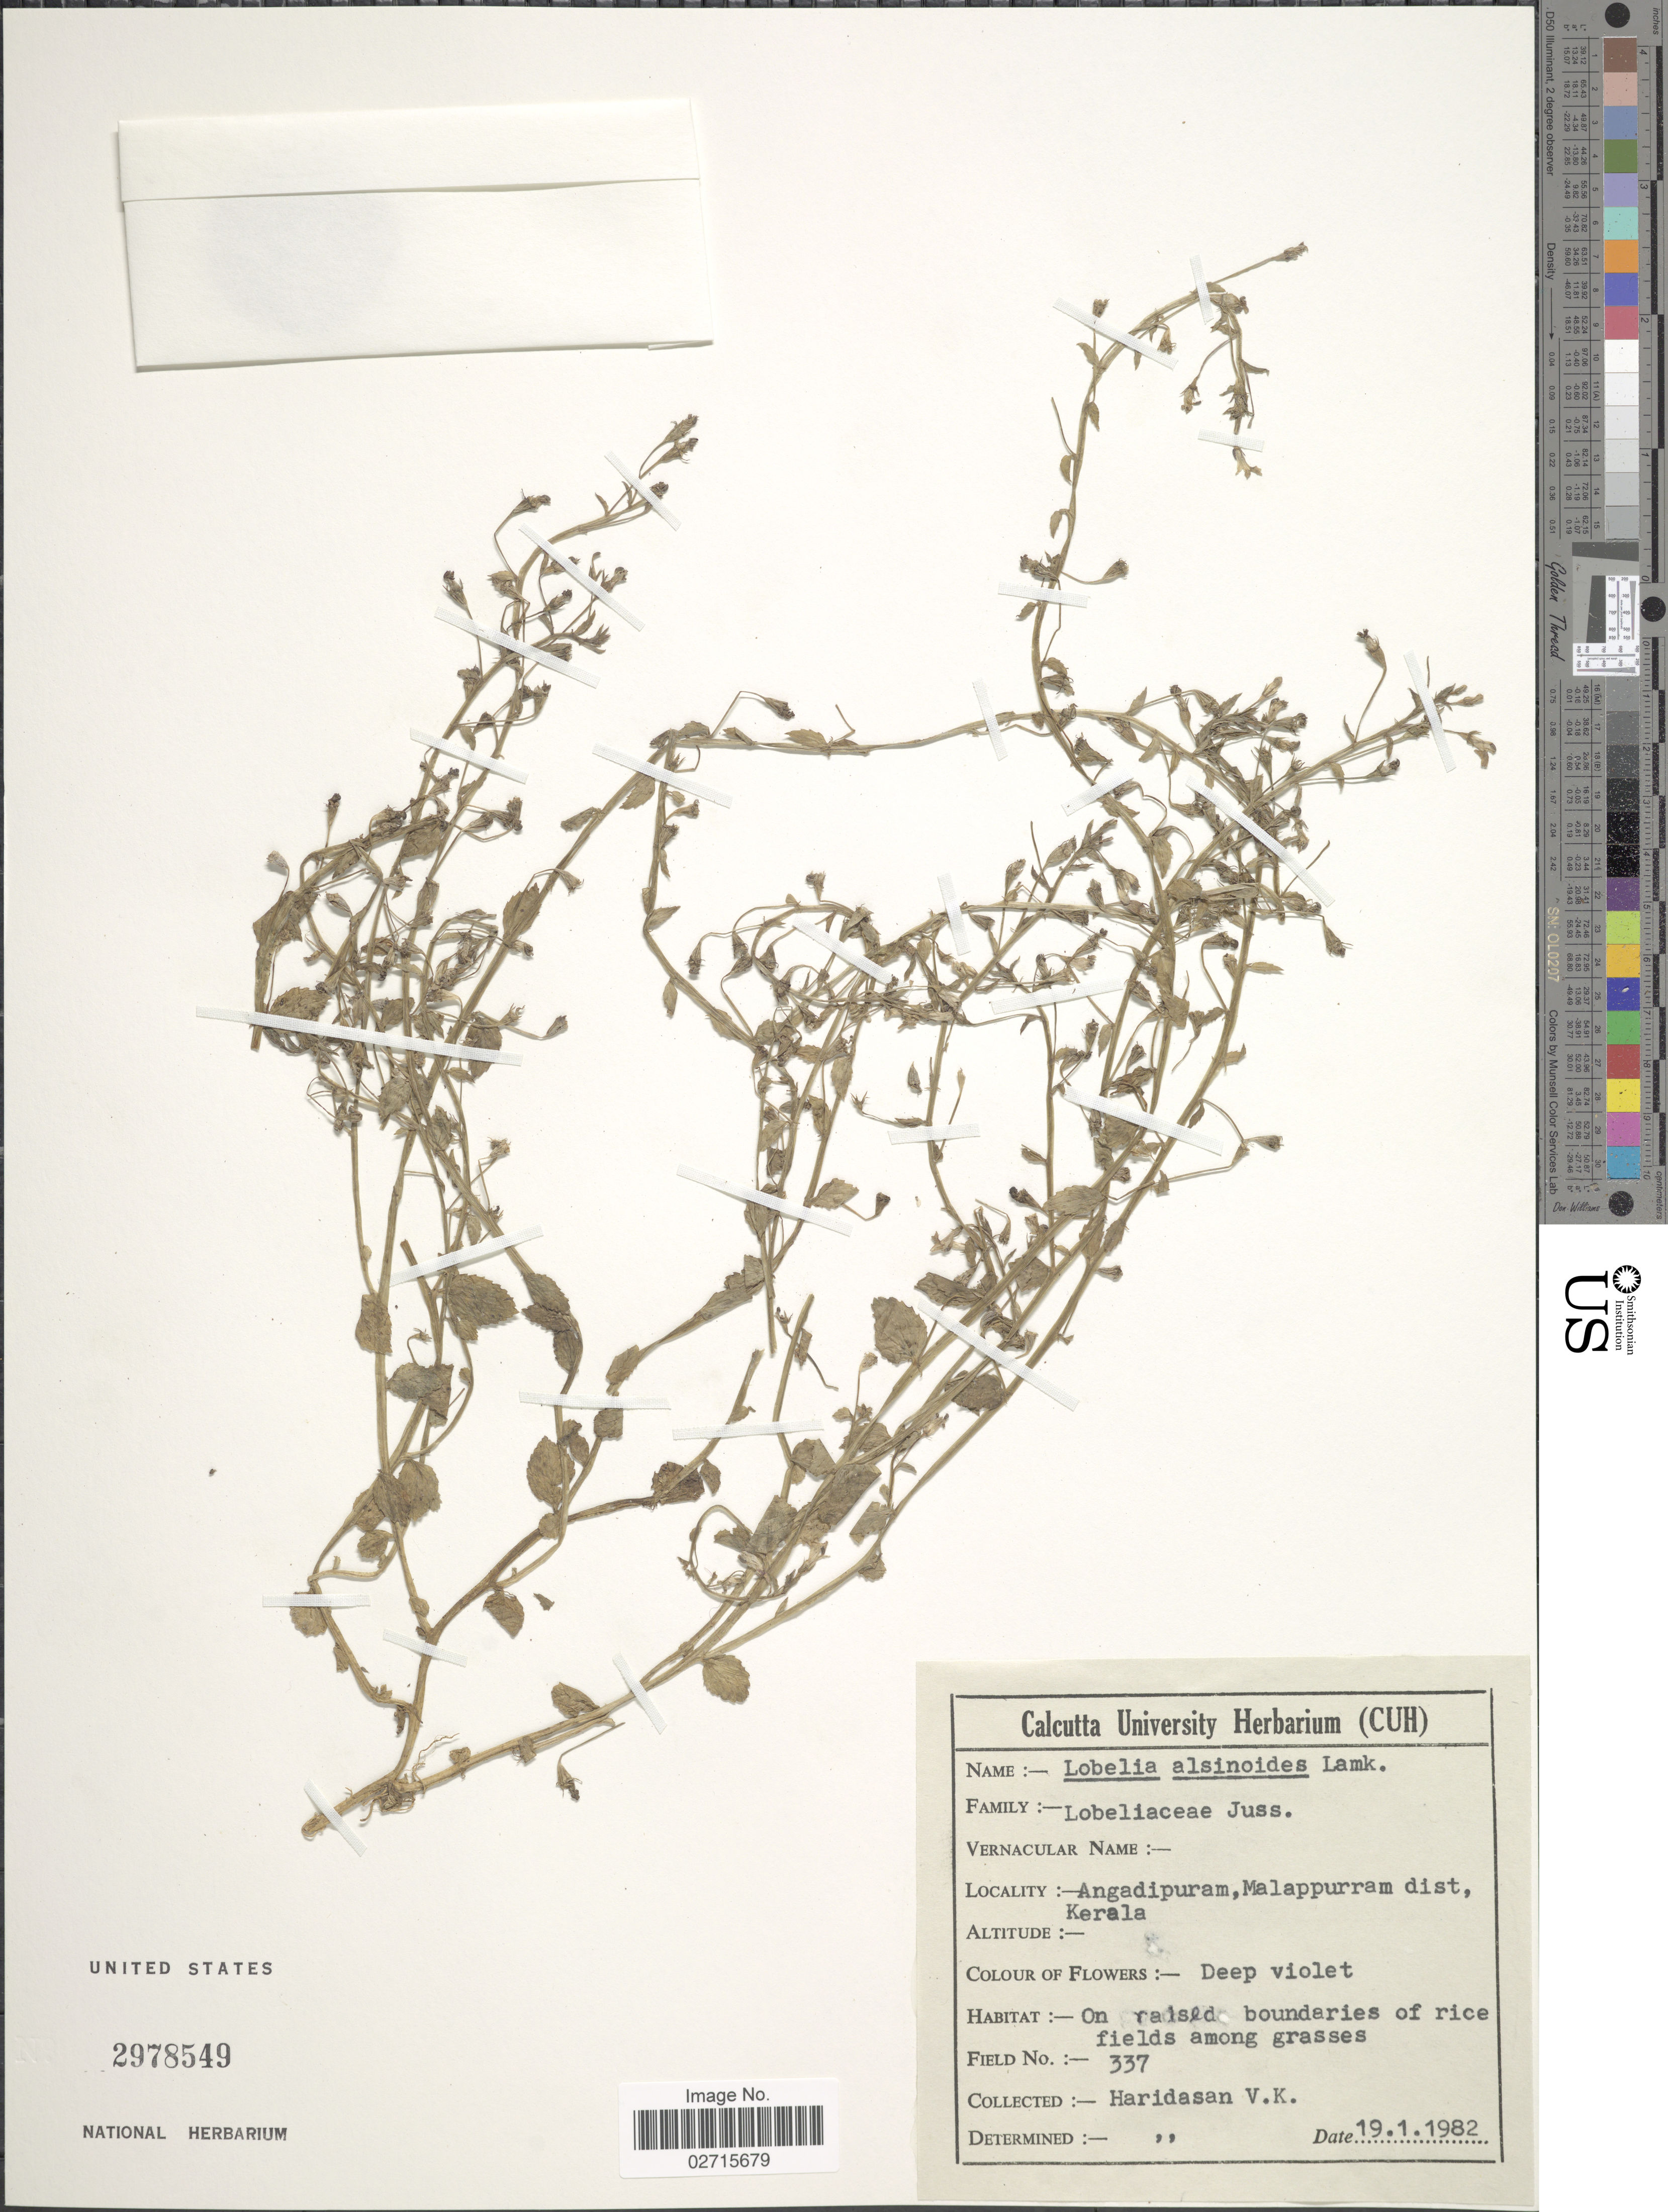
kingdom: Plantae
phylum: Tracheophyta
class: Magnoliopsida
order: Asterales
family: Campanulaceae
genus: Lobelia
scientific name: Lobelia alsinoides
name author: Lam.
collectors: V. Haridasan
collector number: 337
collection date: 1982-01-19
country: India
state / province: Kerala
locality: Angadipuram, Malappurram dist, Kerala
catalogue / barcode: US 2978549